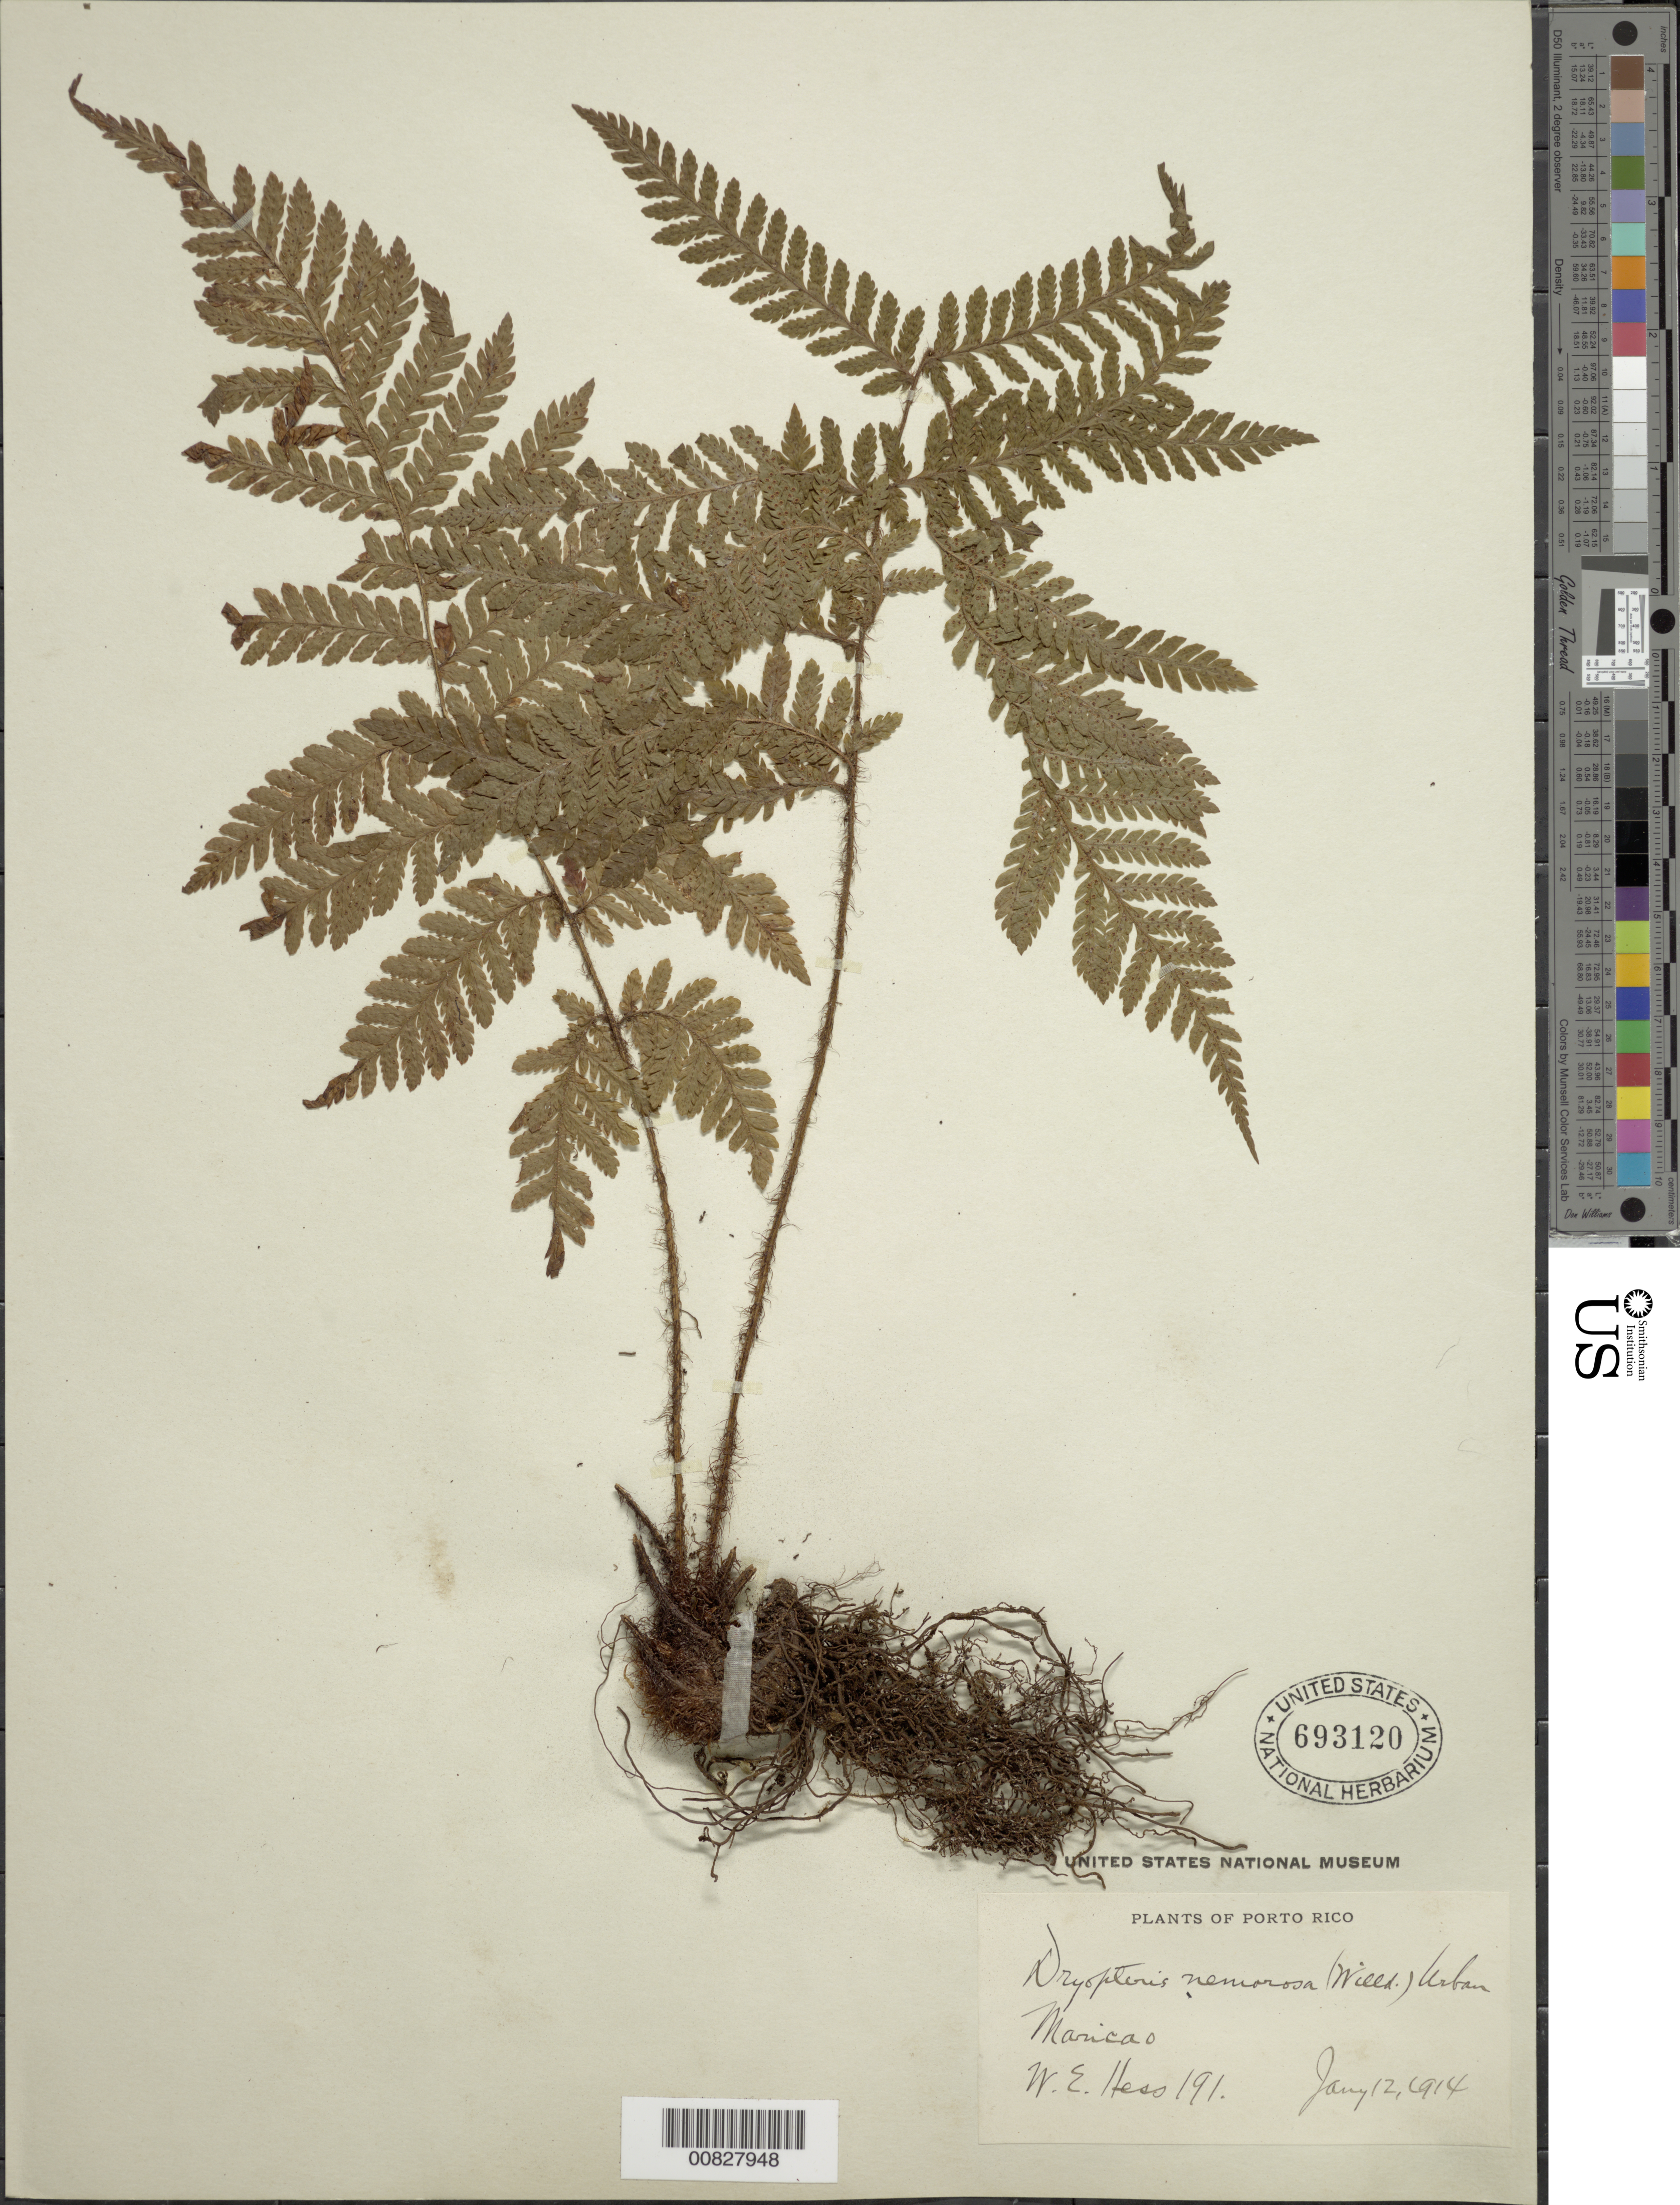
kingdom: Plantae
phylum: Tracheophyta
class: Polypodiopsida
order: Polypodiales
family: Dryopteridaceae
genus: Ctenitis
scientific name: Ctenitis nemorosa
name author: (Willd.) Ching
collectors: W. Hess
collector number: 191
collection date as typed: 12 Jan 1914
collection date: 1914-01-12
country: Puerto Rico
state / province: Maricao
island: Puerto Rico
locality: Marico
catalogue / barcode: US 693120